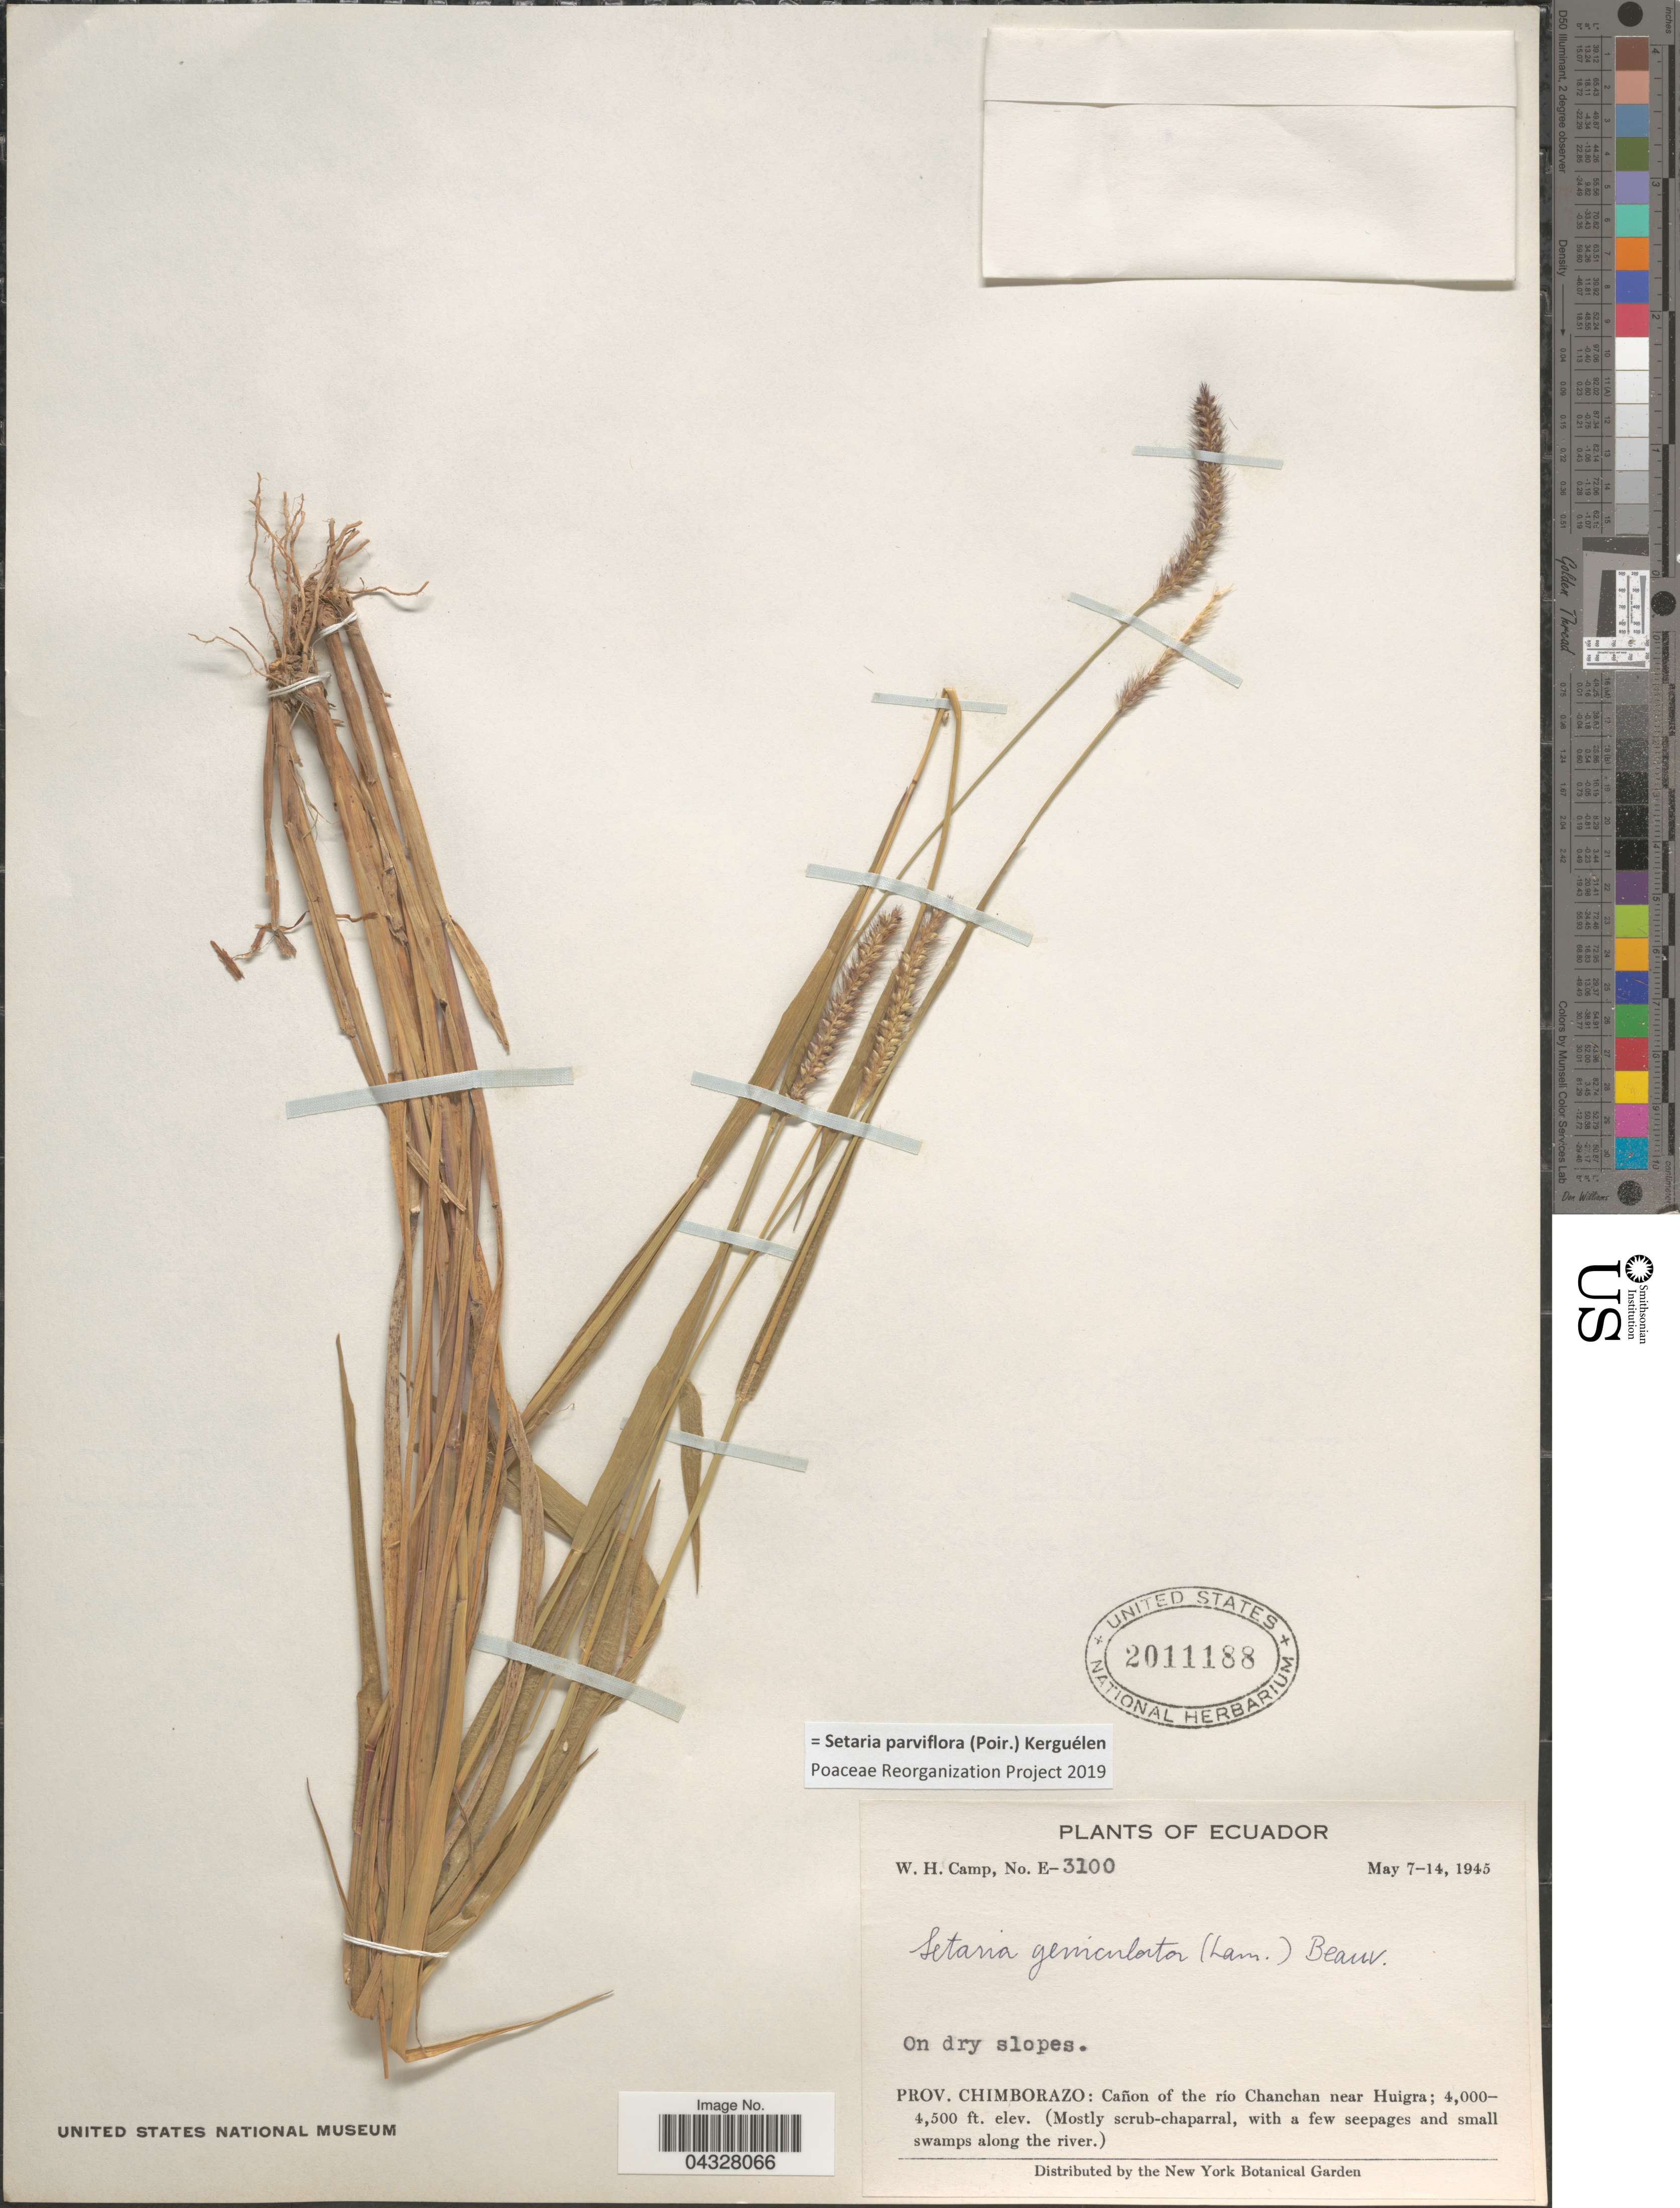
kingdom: Plantae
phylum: Tracheophyta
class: Liliopsida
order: Poales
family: Poaceae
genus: Setaria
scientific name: Setaria parviflora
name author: (Poir.) Kerguélen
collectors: W. H. Camp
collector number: E-3100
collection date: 1945-05-07/1945-05-14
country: Ecuador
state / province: Chimborazo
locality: Cañon of the río Chanchan near Huigra.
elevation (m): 1219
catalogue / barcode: US 2011188